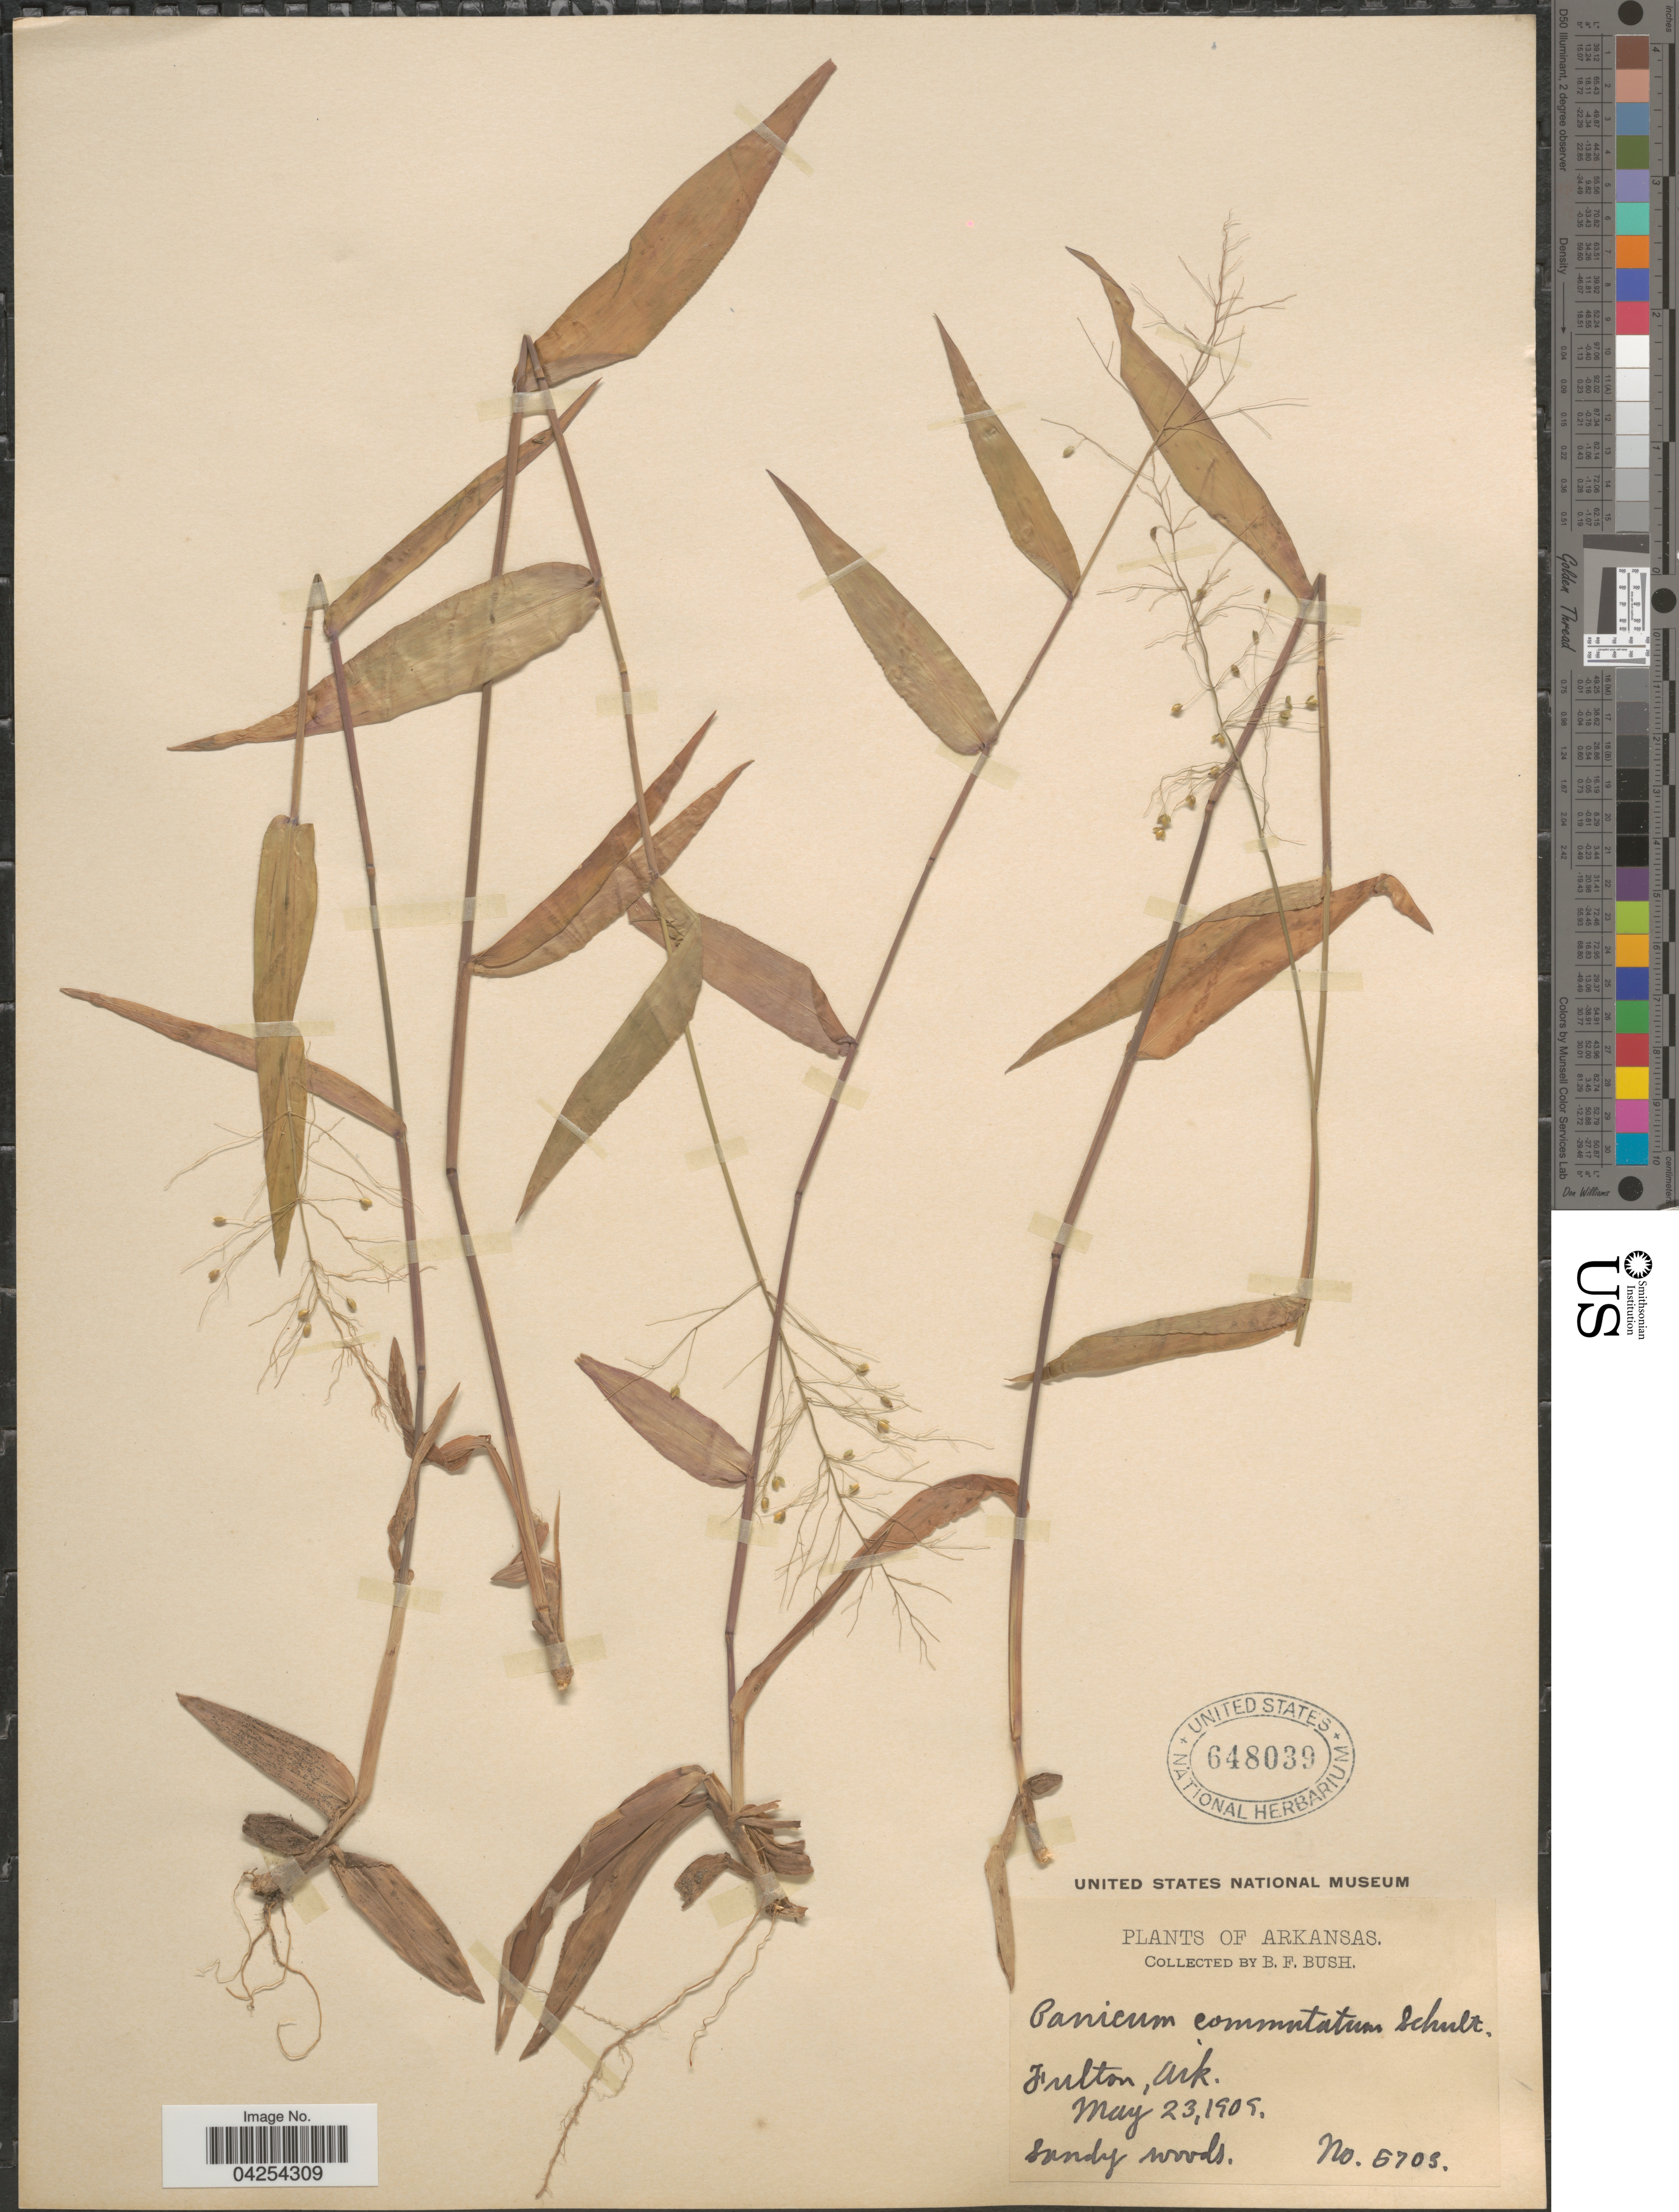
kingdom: Plantae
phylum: Tracheophyta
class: Liliopsida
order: Poales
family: Poaceae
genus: Dichanthelium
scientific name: Dichanthelium commutatum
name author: (Schult.) Gould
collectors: B. F. Bush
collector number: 5703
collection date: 1909-05-23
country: United States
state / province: Arkansas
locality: Fulton.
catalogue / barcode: US 648039